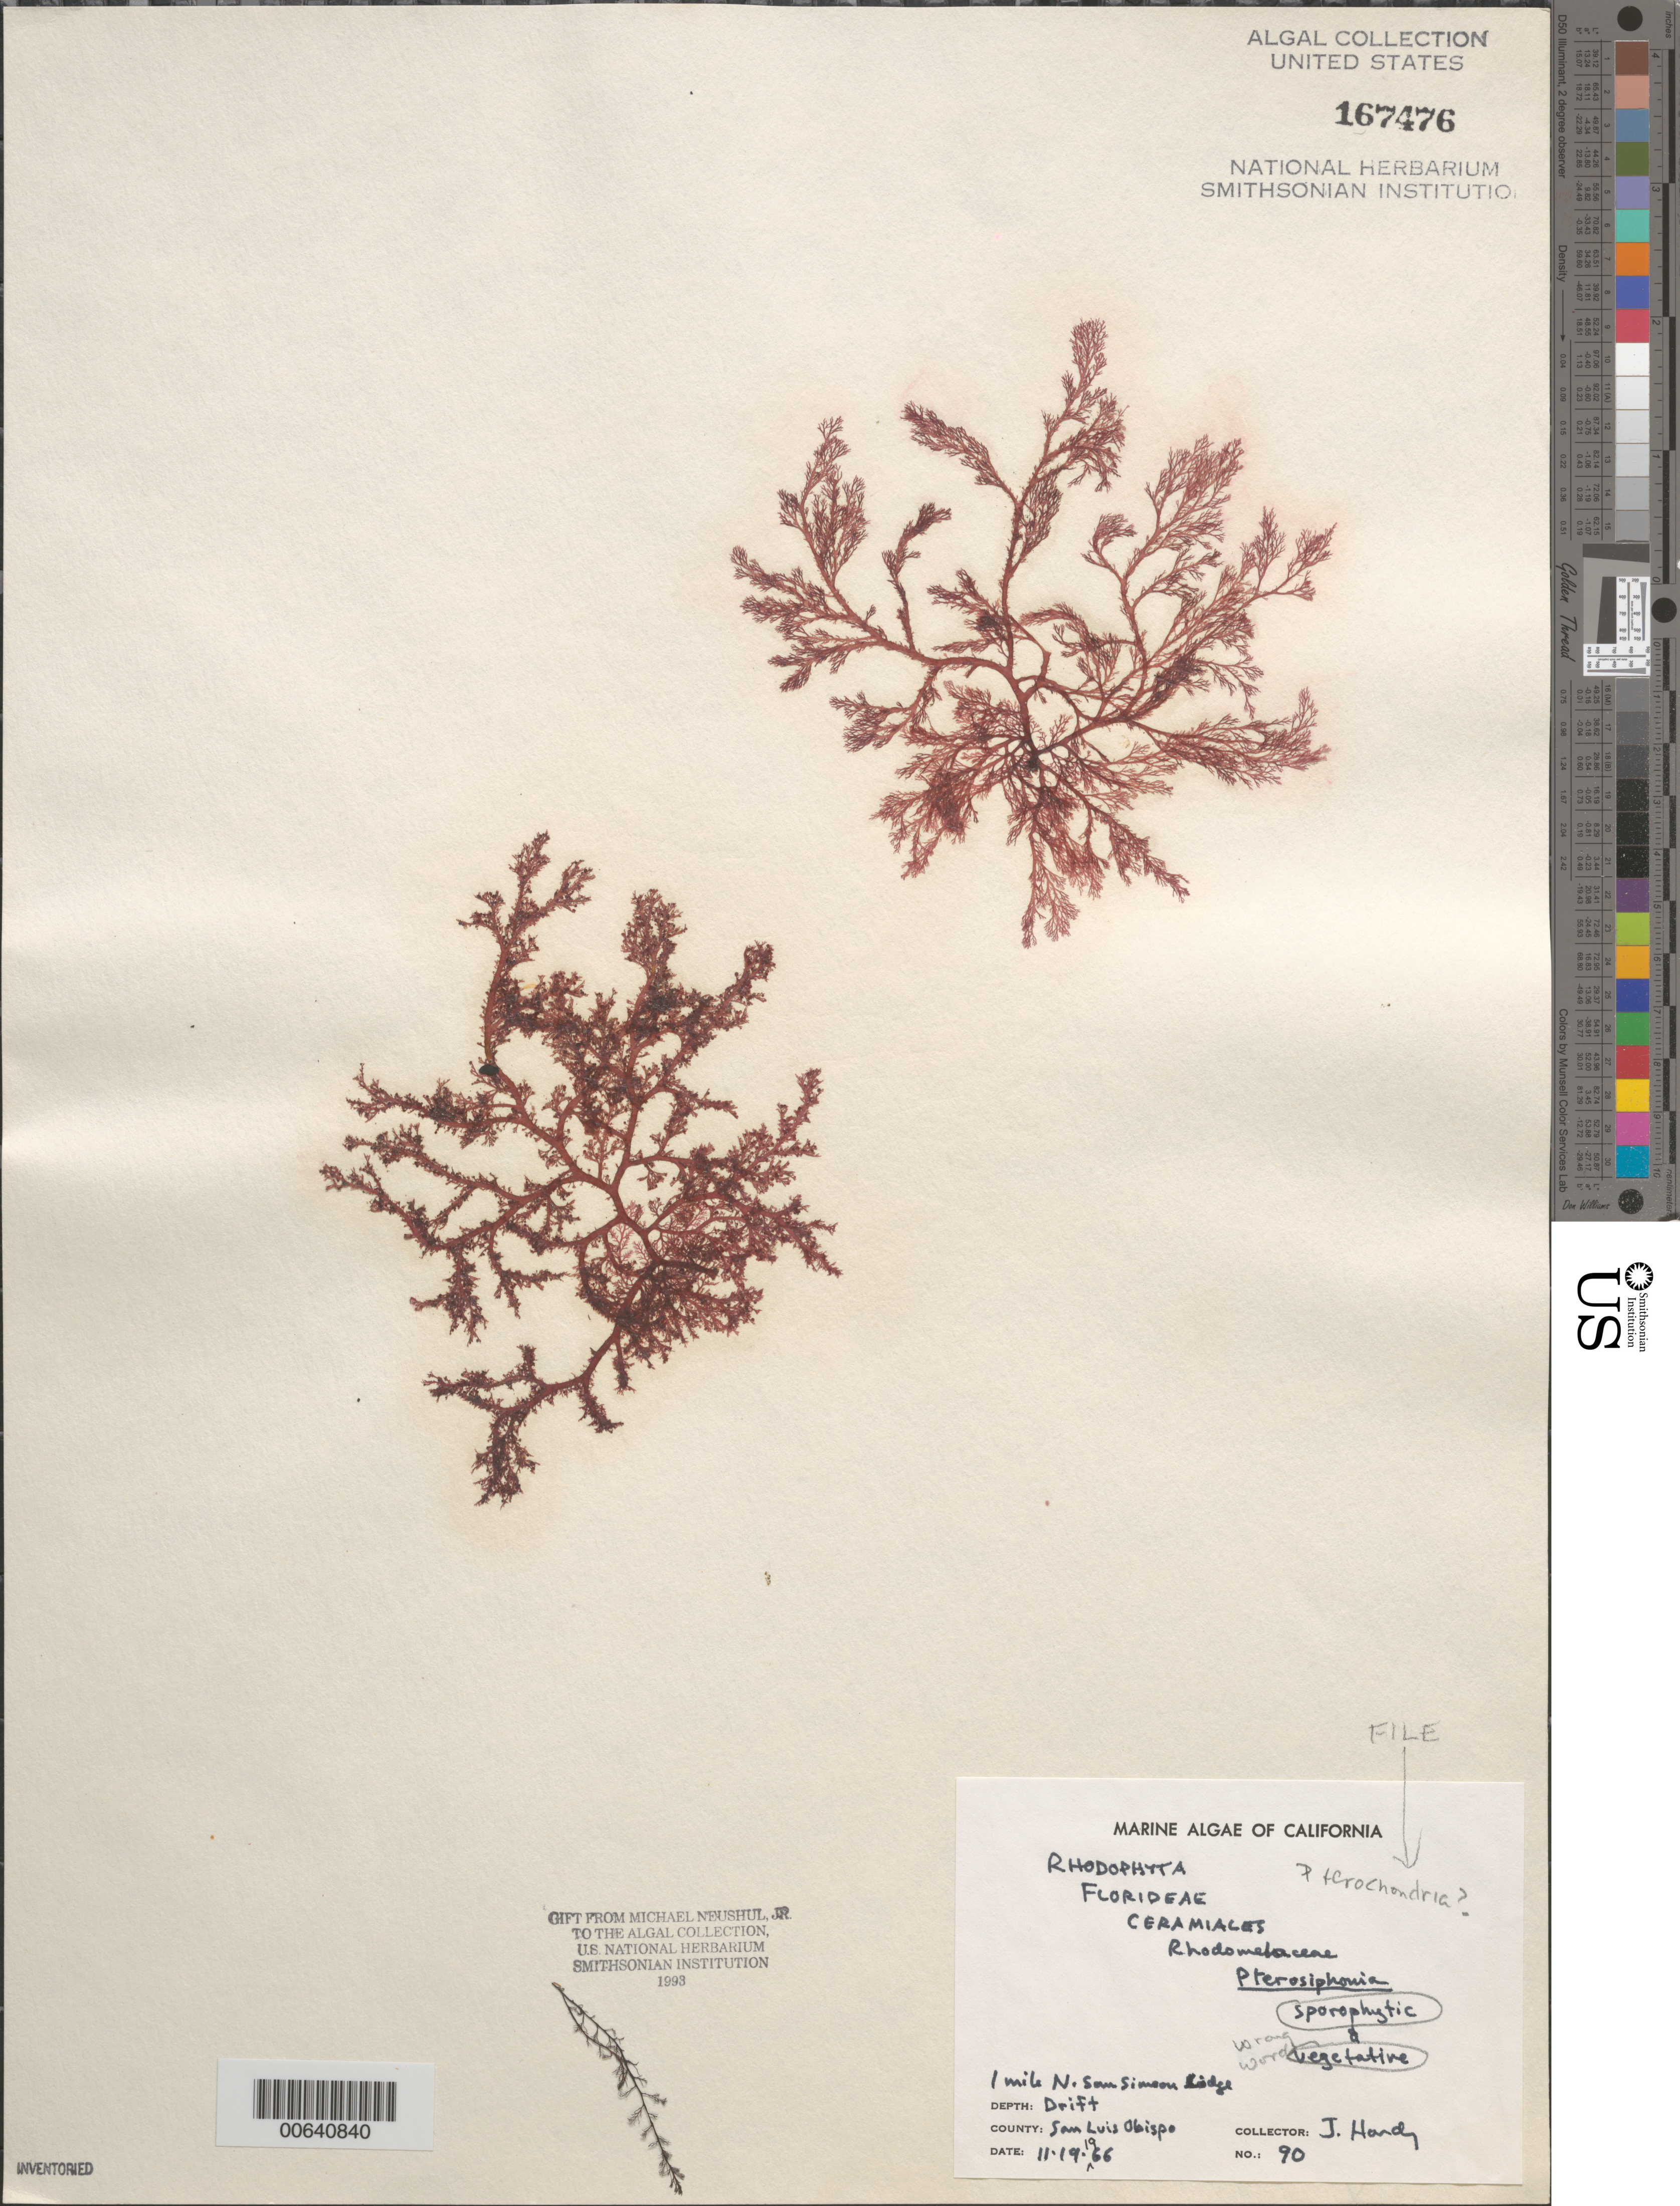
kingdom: Plantae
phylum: Rhodophyta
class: Florideophyceae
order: Ceramiales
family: Rhodomelaceae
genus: Pterochondria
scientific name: Pterochondria sp.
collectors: J. Hardy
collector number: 90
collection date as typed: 19 Nov 1966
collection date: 1966-11-19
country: United States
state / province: California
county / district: San Luis Obispo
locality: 1 mile north of San Simeon Lodge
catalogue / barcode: US 167476